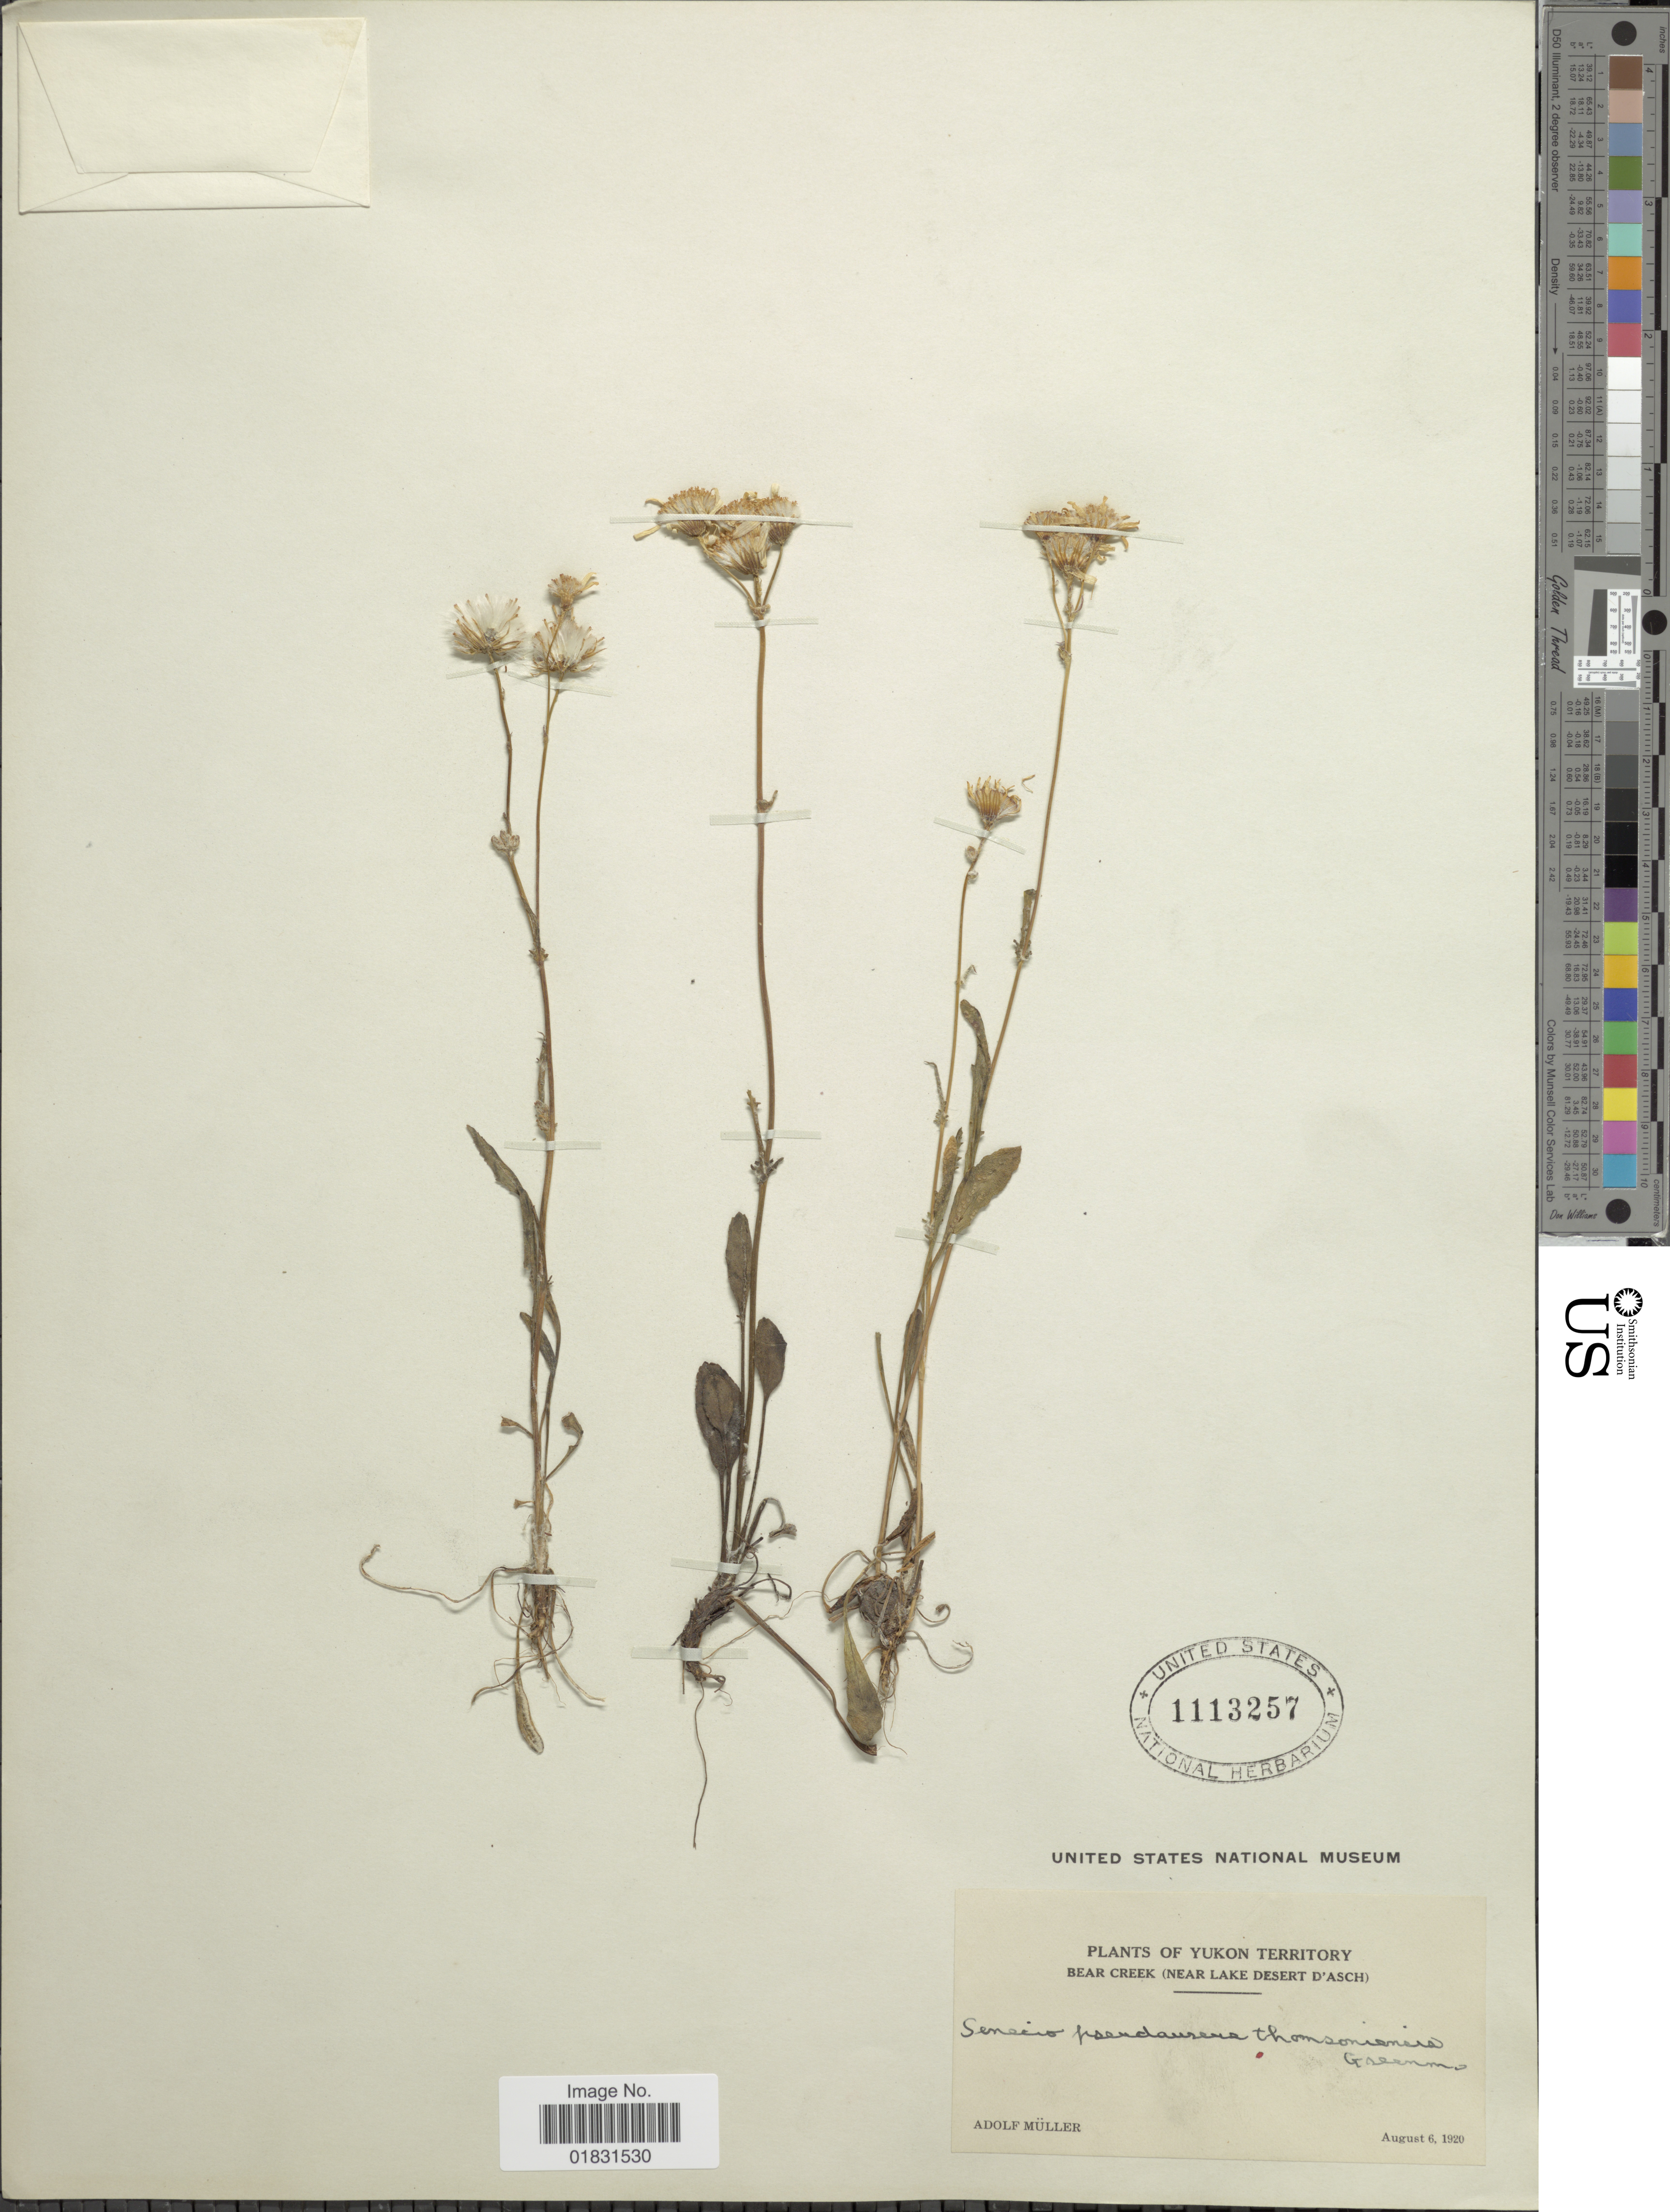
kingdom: Plantae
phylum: Tracheophyta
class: Magnoliopsida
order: Asterales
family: Asteraceae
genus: Packera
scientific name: Packera paupercula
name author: (Michx.) Á. Löve & D. Löve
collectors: A. Muller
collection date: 1920-08-06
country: Canada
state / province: Yukon Territory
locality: Bear Creek (near Lake Desert D'Asch)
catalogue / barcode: US 1113257